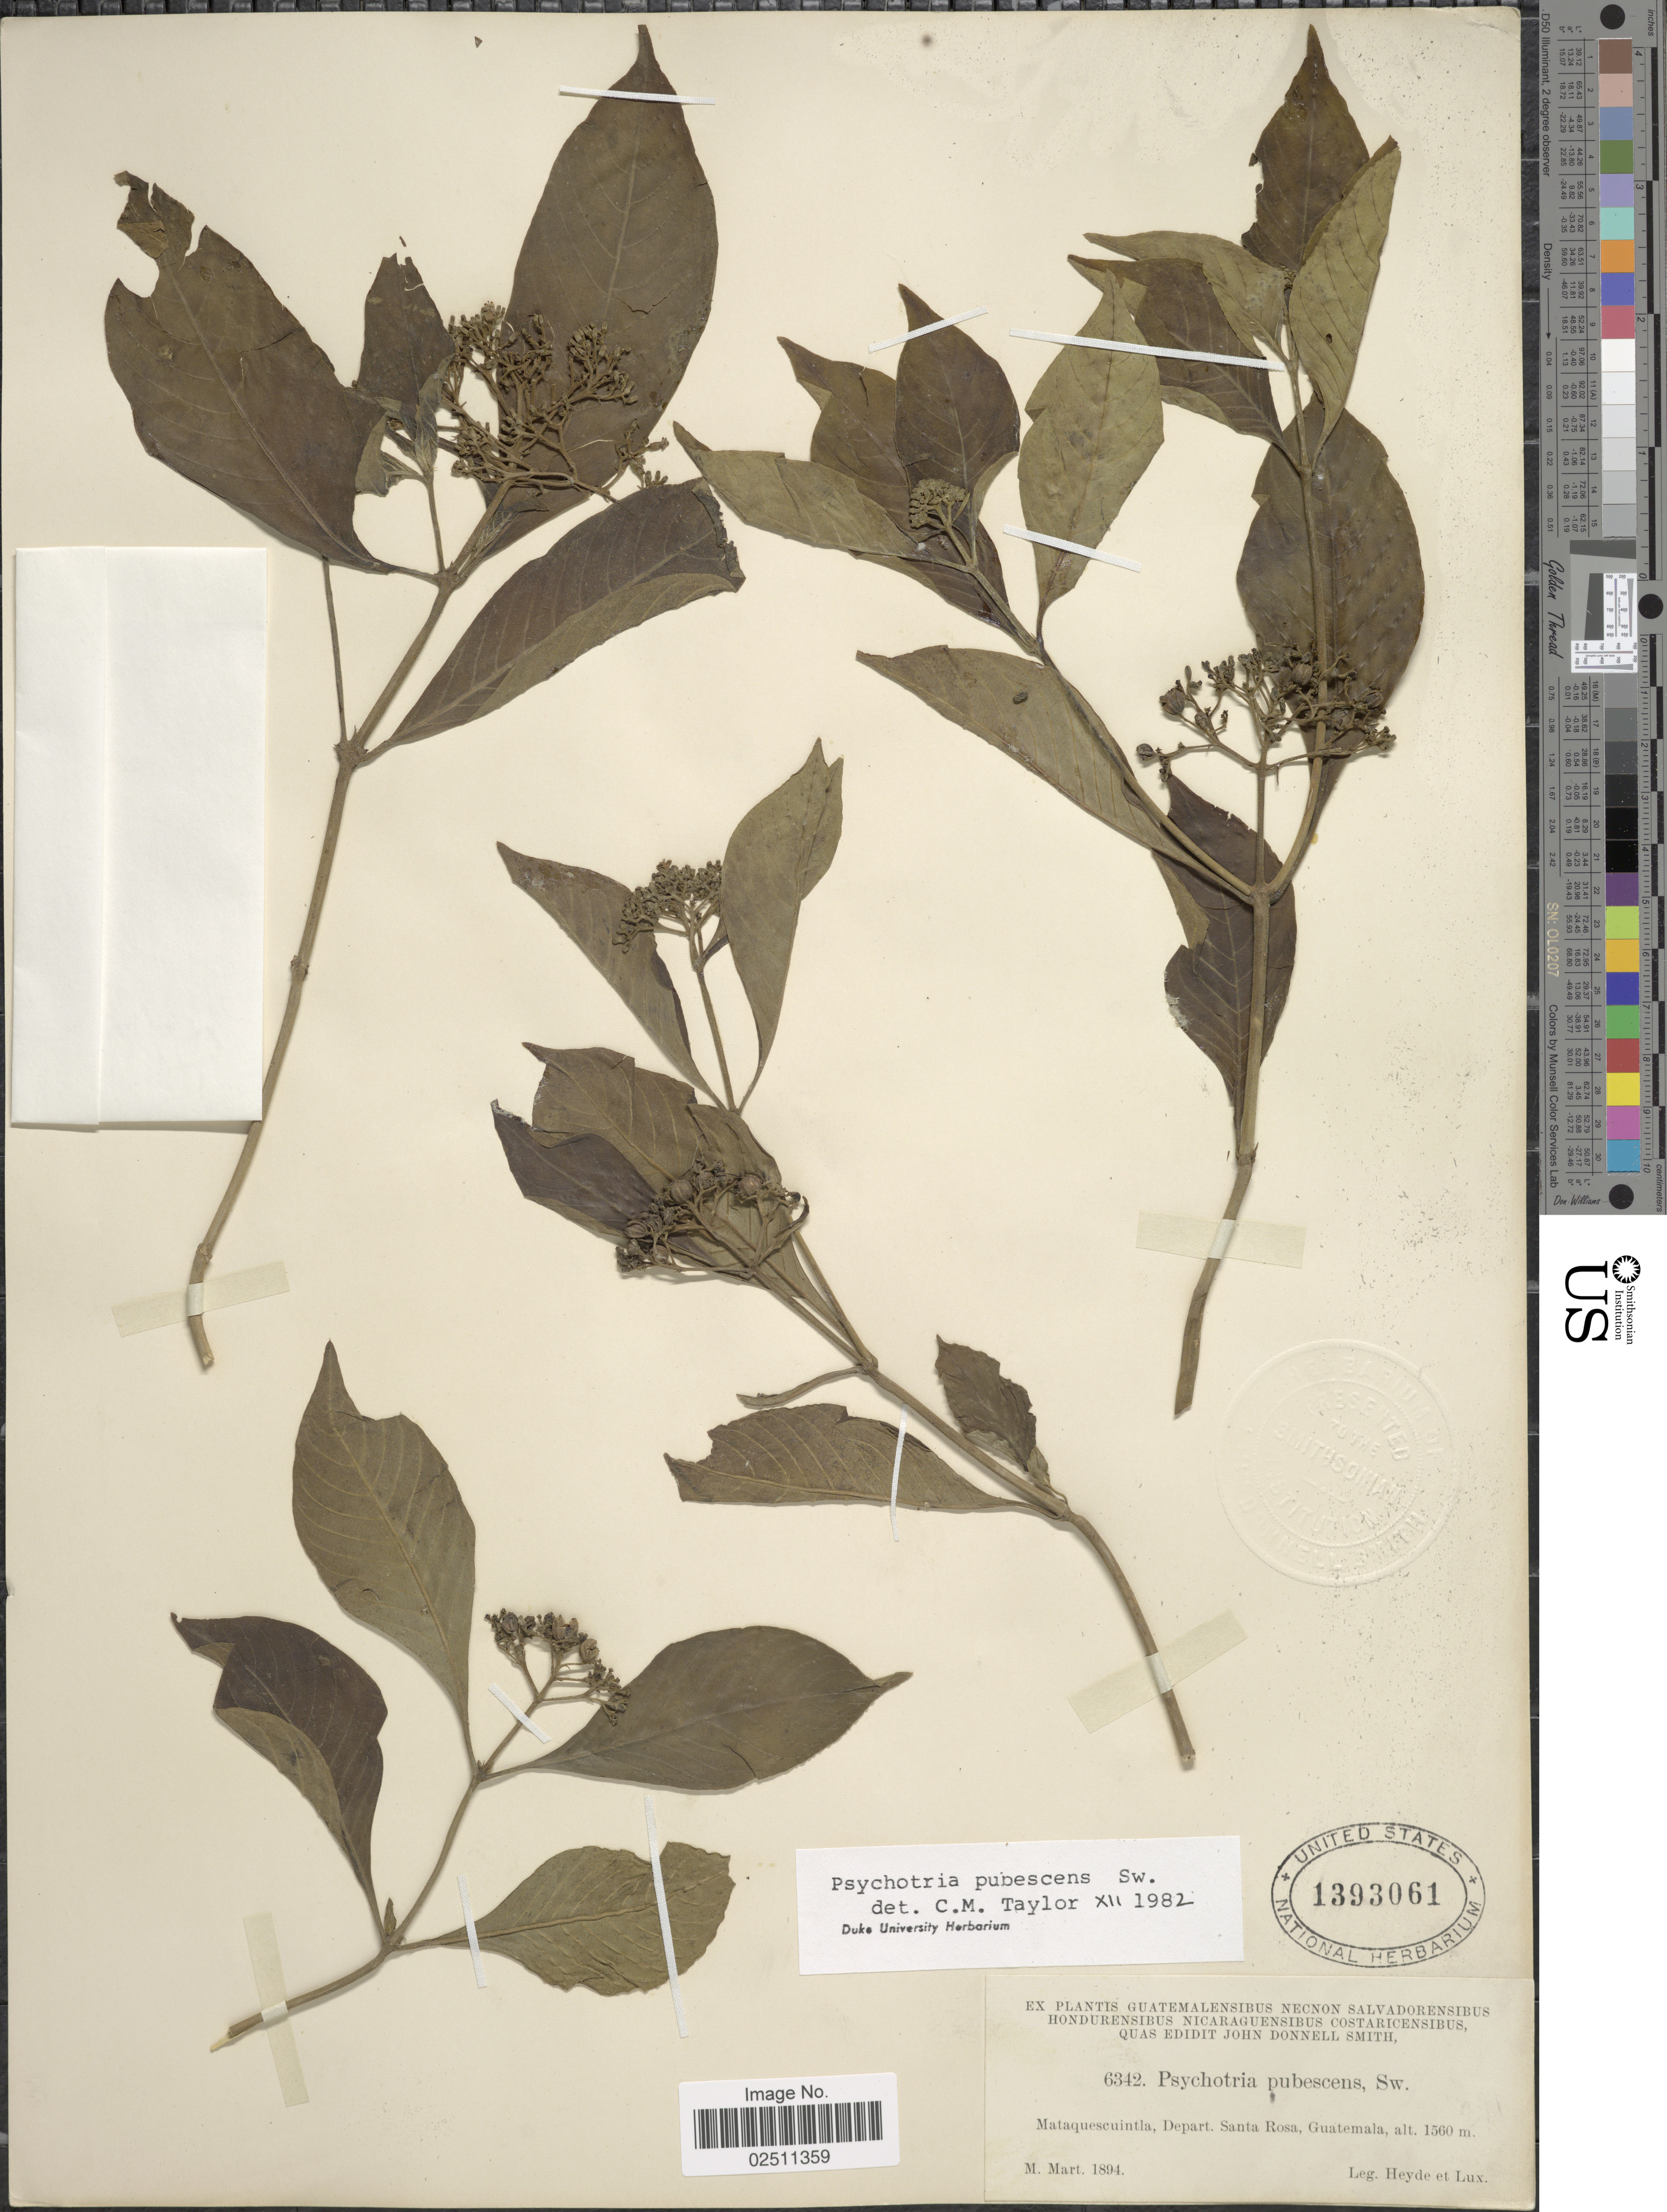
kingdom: Plantae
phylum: Tracheophyta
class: Magnoliopsida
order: Gentianales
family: Rubiaceae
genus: Psychotria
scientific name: Psychotria pubescens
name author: Sw.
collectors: Heyde & Lux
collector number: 6342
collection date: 1894-03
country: Guatemala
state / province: Santa Rosa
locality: Mataquescuintla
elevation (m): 1560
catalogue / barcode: US 1393061